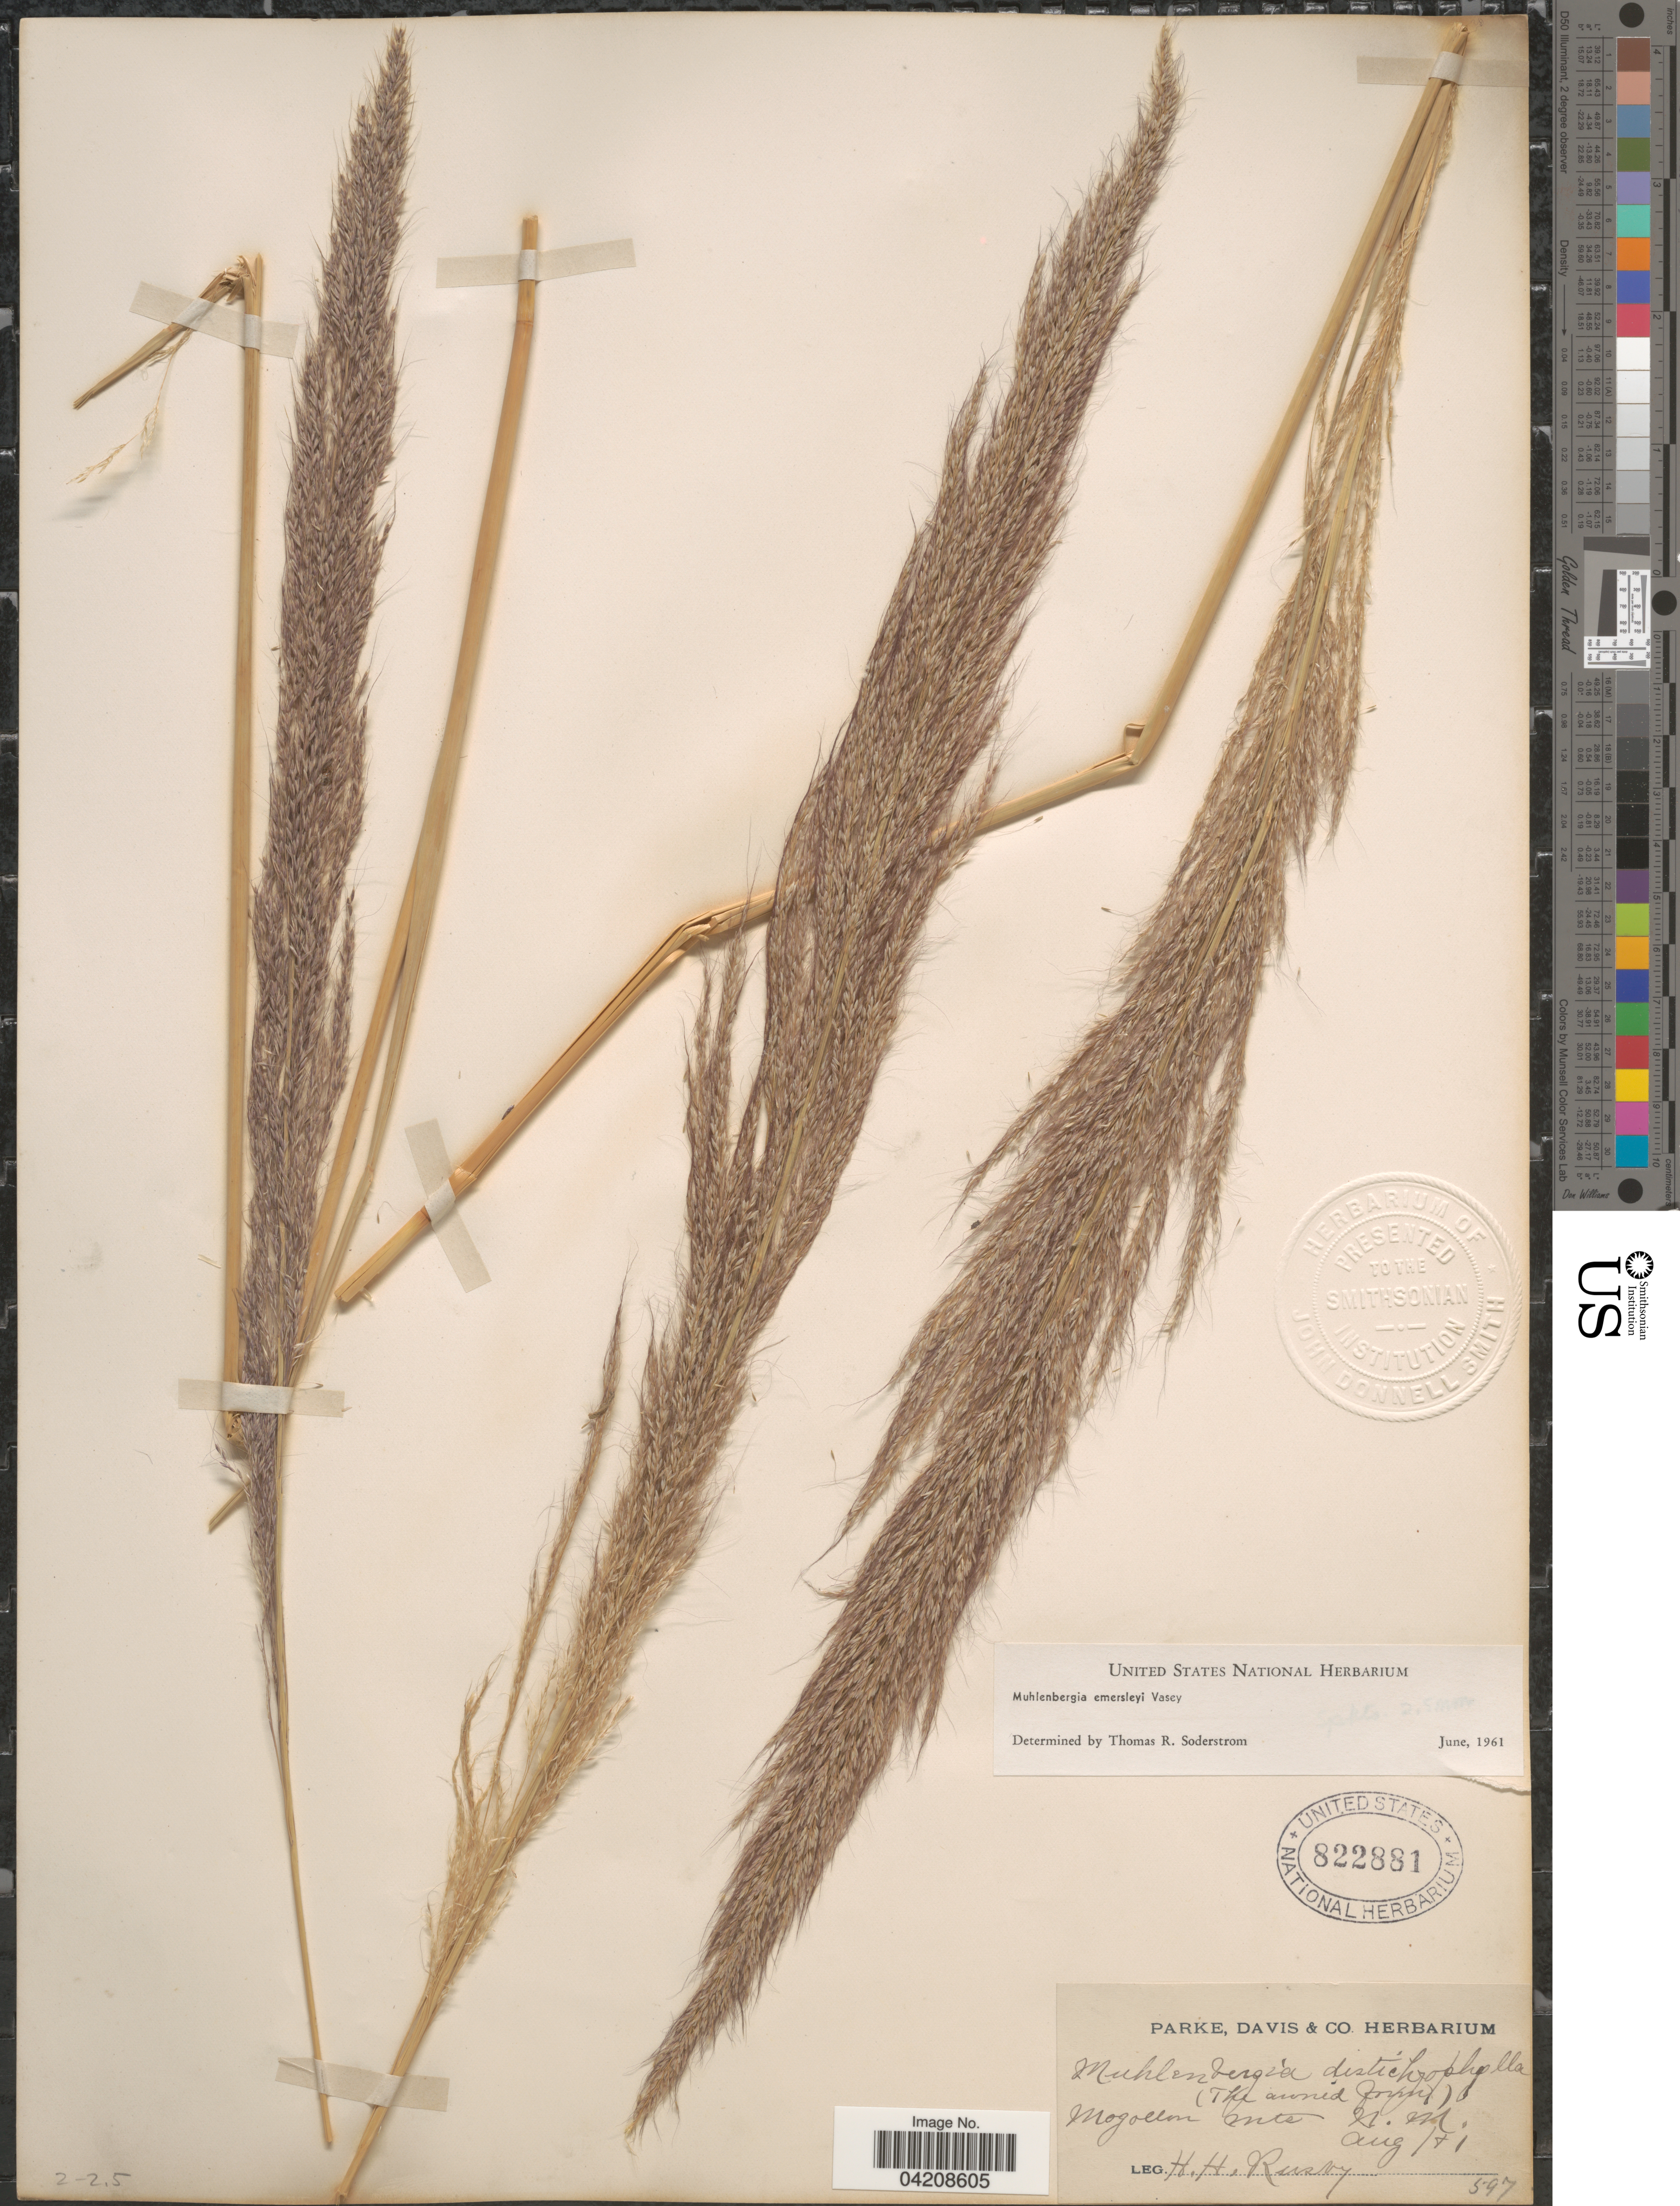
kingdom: Plantae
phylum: Tracheophyta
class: Liliopsida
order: Poales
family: Poaceae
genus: Muhlenbergia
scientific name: Muhlenbergia emersleyi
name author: Vasey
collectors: H. H. Rusby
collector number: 597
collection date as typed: Transcribed d/m/y: /8/71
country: United States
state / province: New Mexico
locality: Mogollon Mts.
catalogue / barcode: US 822881